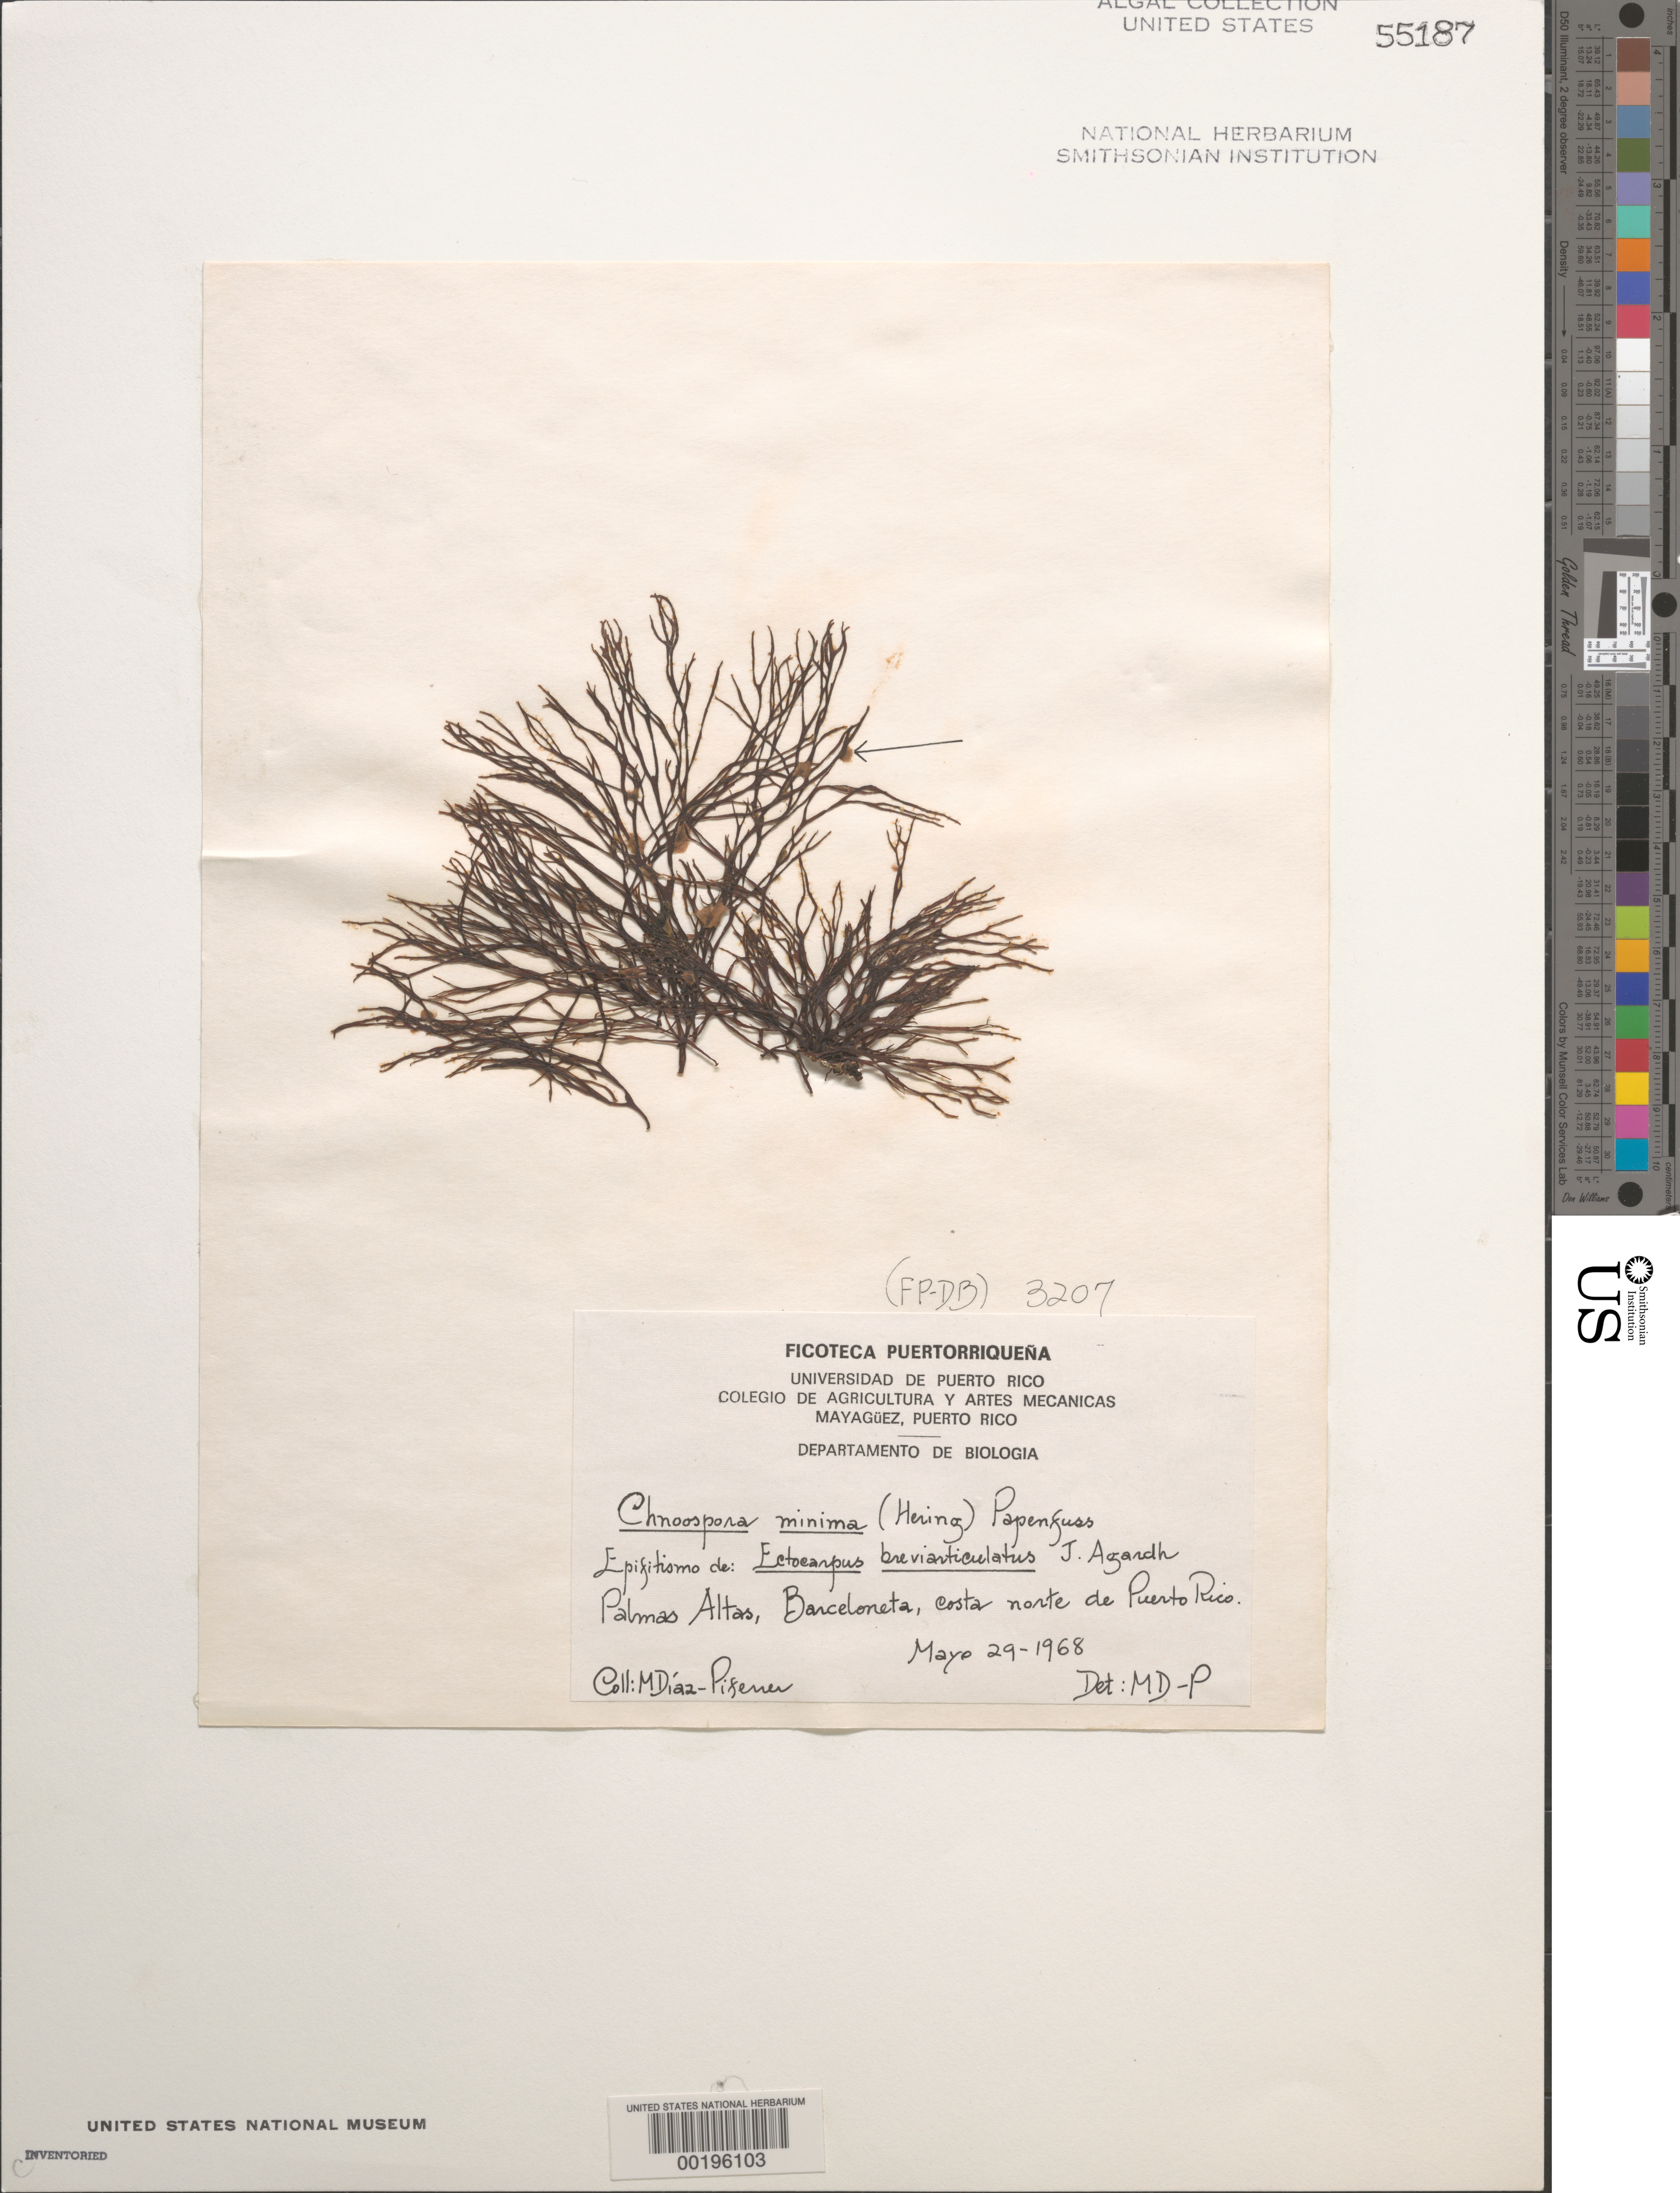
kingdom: Chromista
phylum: Ochrophyta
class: Phaeophyceae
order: Scytosiphonales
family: Scytosiphonaceae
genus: Chnoospora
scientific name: Chnoospora minima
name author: (Hering) Papenf.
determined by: Diaz-Piferrer, M.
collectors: M. Diaz-Piferrer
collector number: (fp-db) 3207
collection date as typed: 29 May 1968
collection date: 1968-05-29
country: Puerto Rico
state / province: Barceloneta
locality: Palmas altas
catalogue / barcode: US 55187